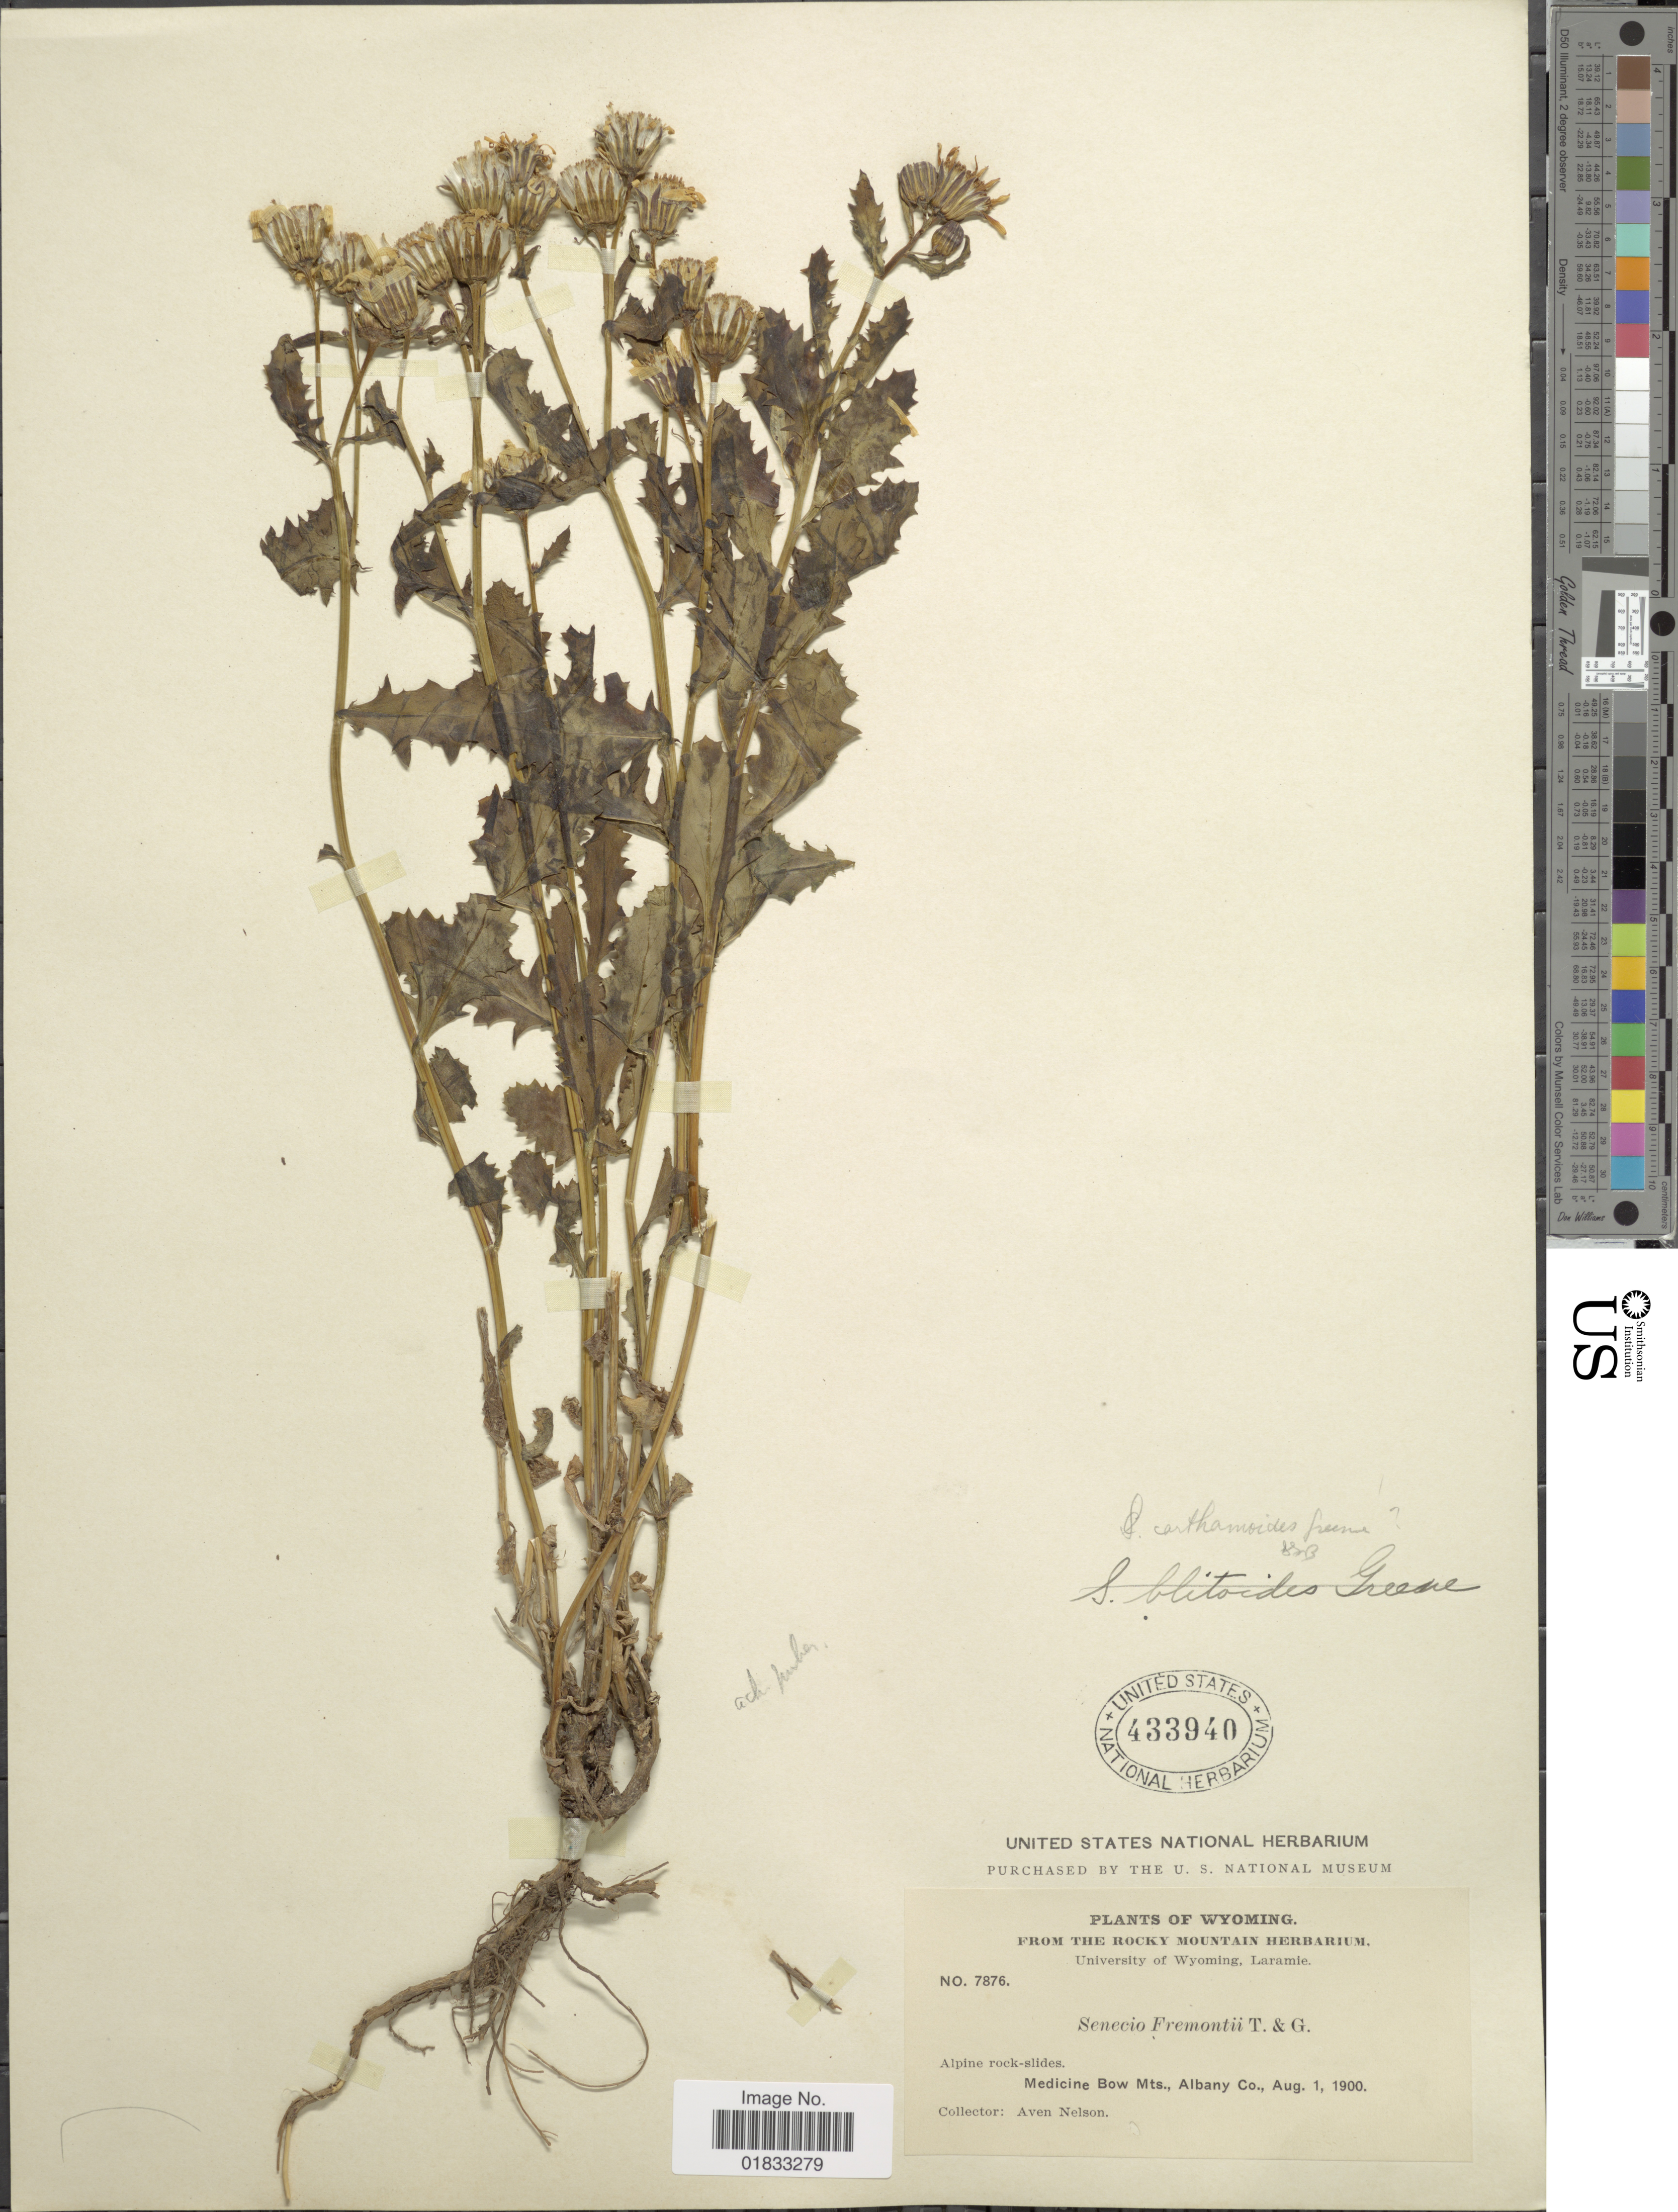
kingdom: Plantae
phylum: Tracheophyta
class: Magnoliopsida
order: Asterales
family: Asteraceae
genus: Senecio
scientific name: Senecio fremontii var. blitoides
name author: (Greene) Cronq.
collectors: A. Nelson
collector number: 7876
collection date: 1900-08-01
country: United States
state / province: Wyoming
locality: Alpine rock-slides, Medicine Bow Mts., Albany Co.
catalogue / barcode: US 433940